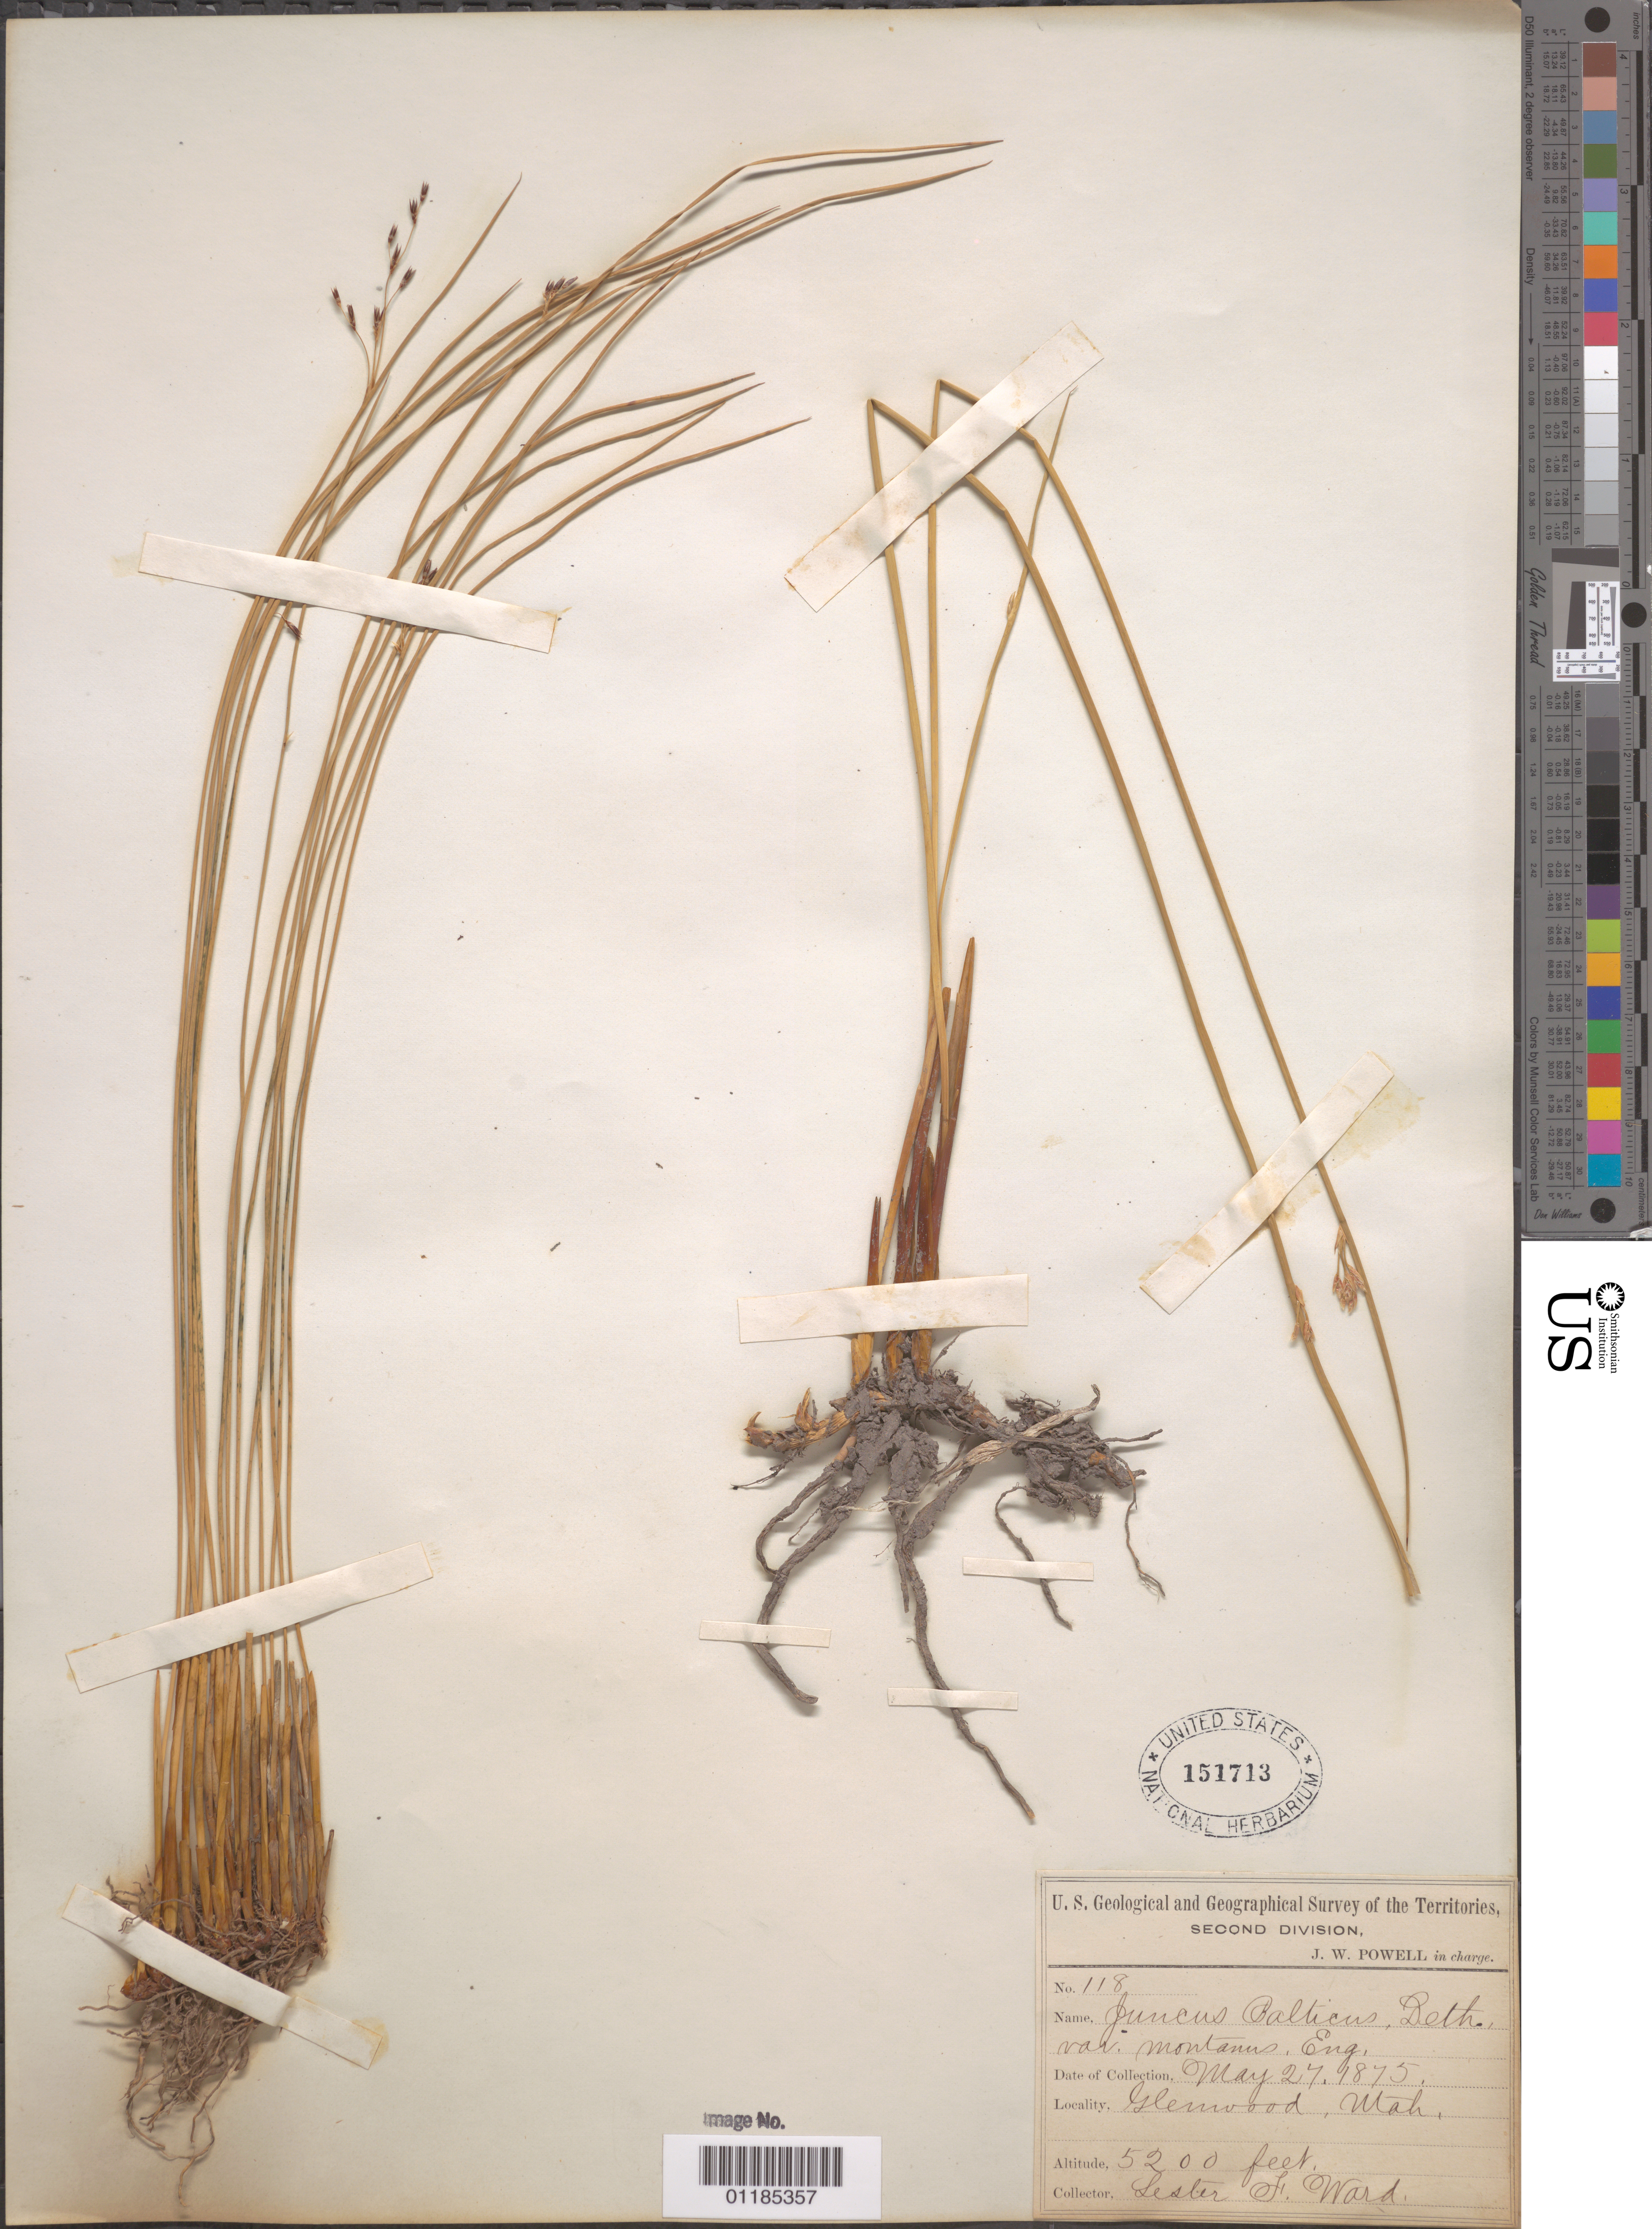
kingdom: Plantae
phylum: Tracheophyta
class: Liliopsida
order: Poales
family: Juncaceae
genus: Juncus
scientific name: Juncus balticus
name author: Willd.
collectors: L. F. Ward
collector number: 118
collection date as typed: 27 May 1875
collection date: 1875-05-27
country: United States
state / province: Utah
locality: Glenwood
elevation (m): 1585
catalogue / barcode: US 151713